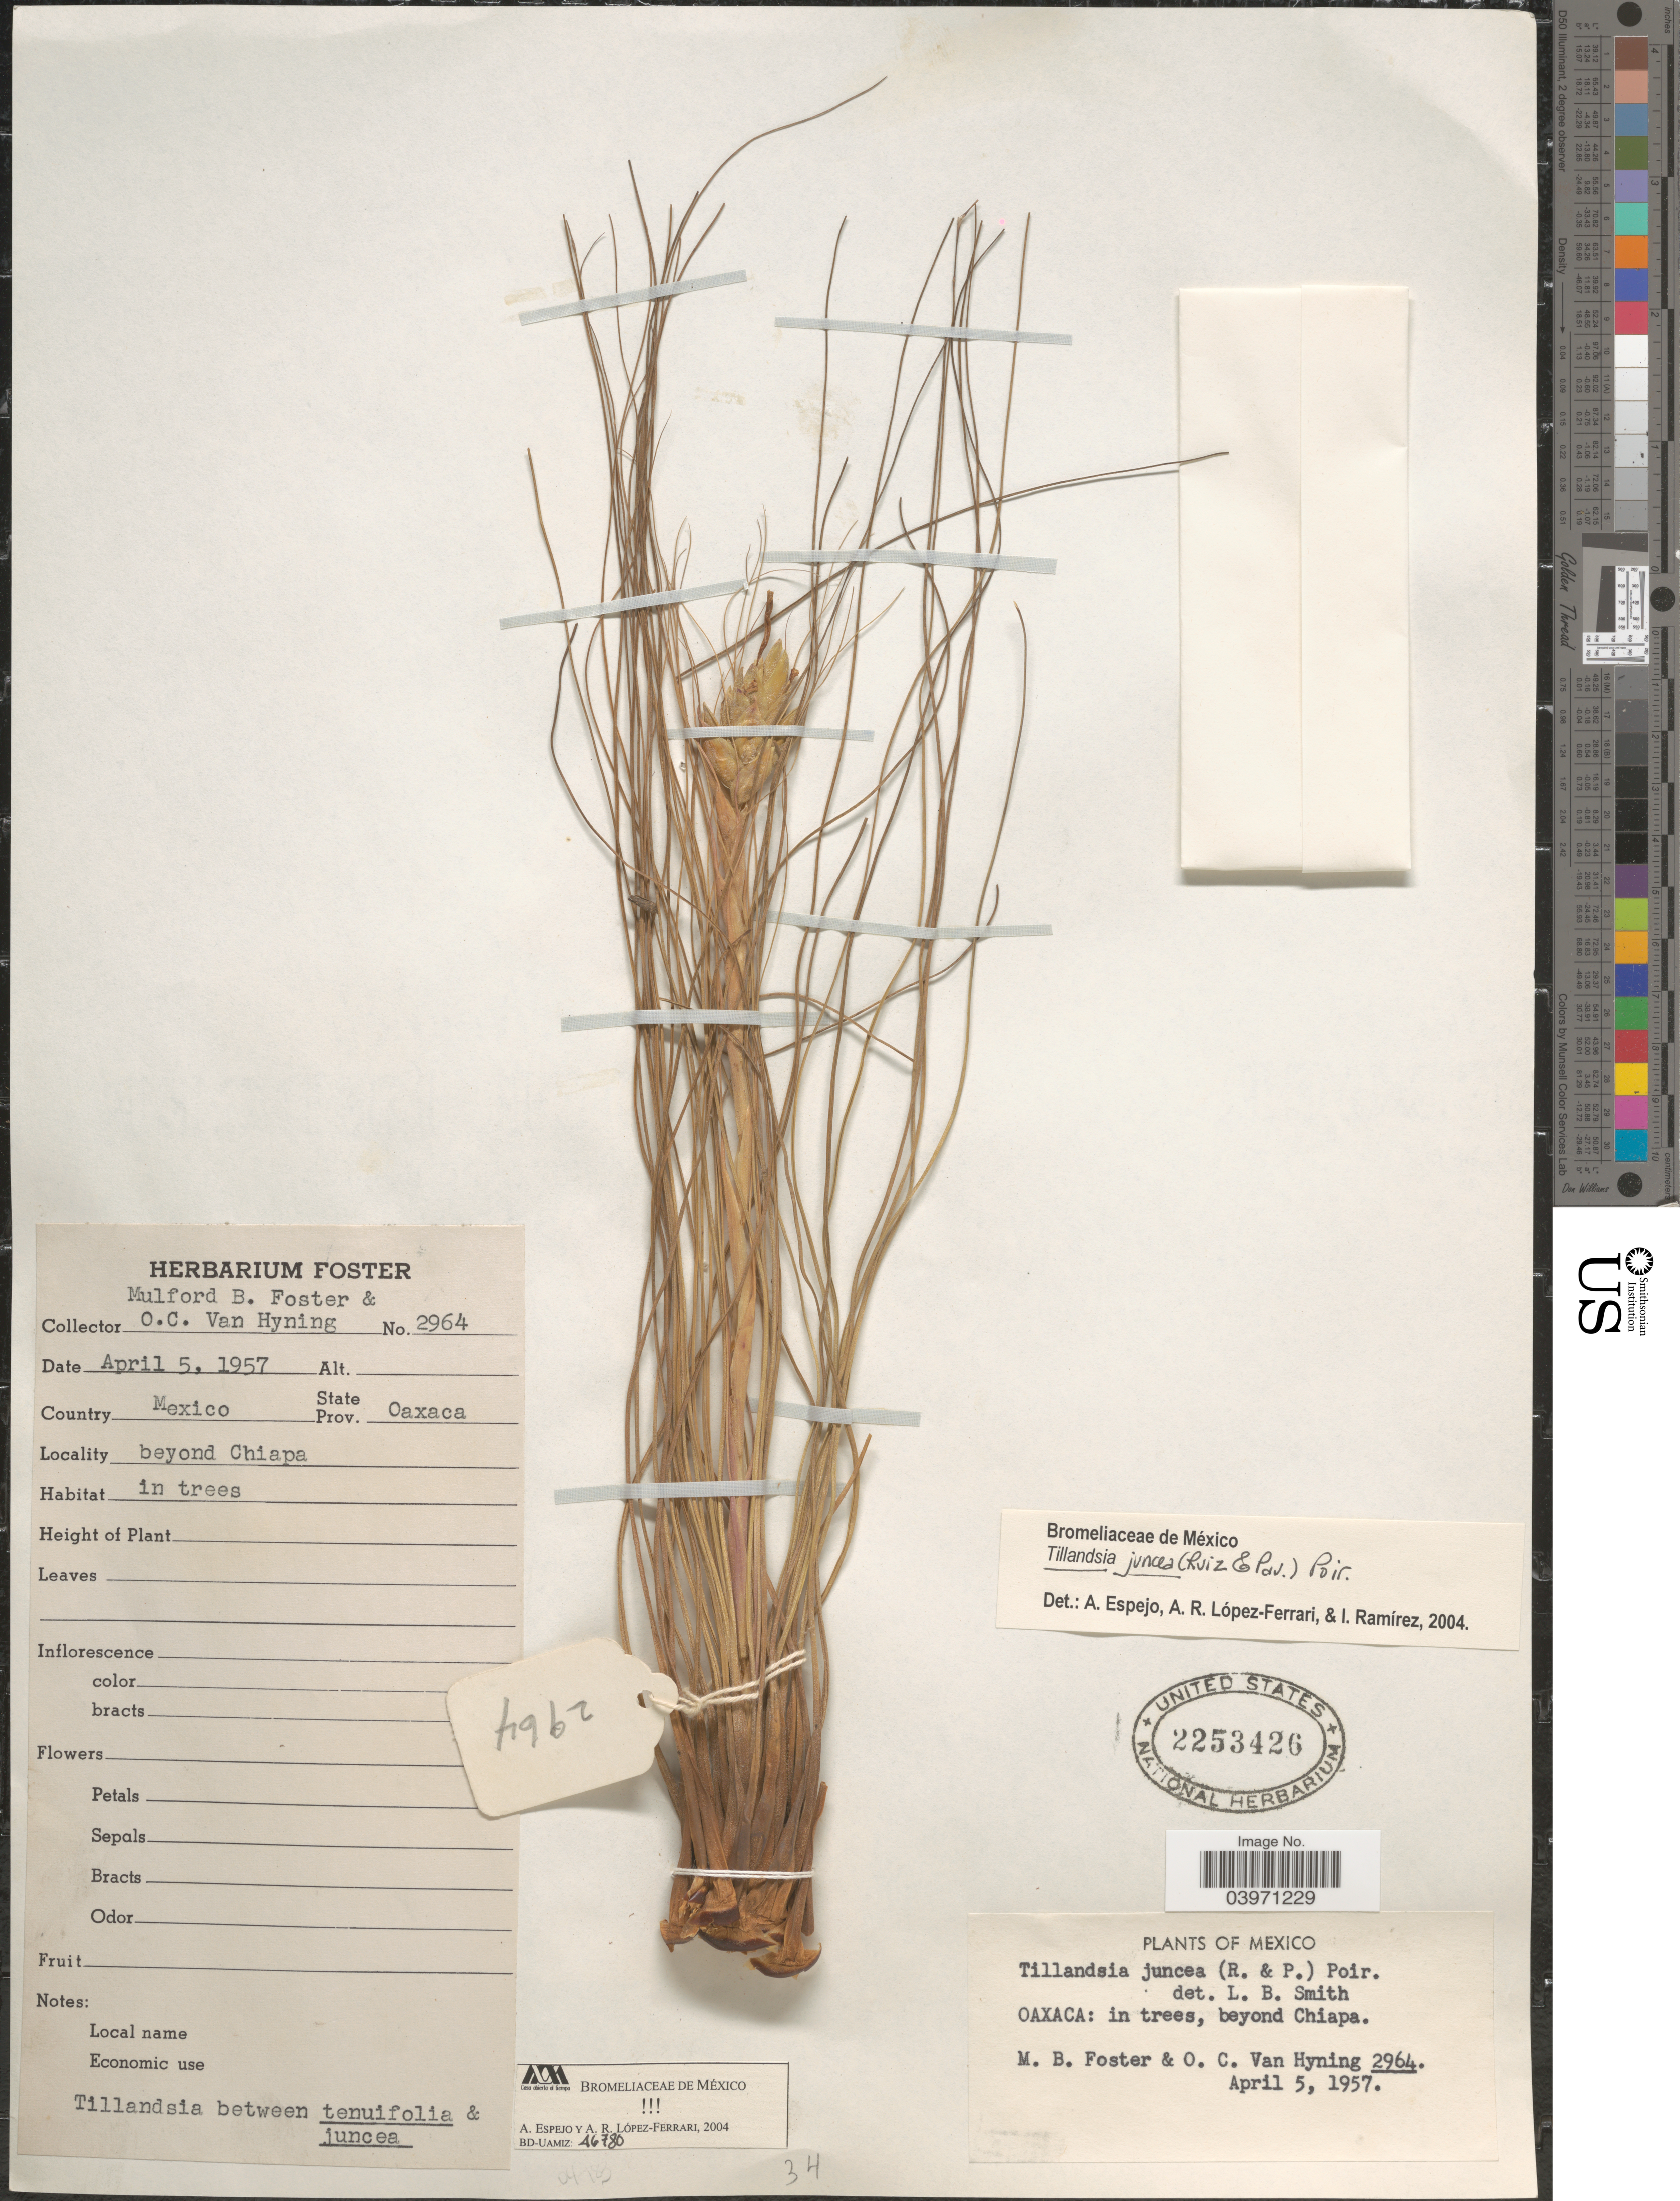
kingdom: Plantae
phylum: Tracheophyta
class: Liliopsida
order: Poales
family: Bromeliaceae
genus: Tillandsia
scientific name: Tillandsia juncea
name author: (Ruiz & Pav.) Poir.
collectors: M. B. Foster & O. Van Hyning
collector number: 2964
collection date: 1957-04-05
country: Mexico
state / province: Oaxaca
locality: Beyond Chiapa.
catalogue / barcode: US 2253426